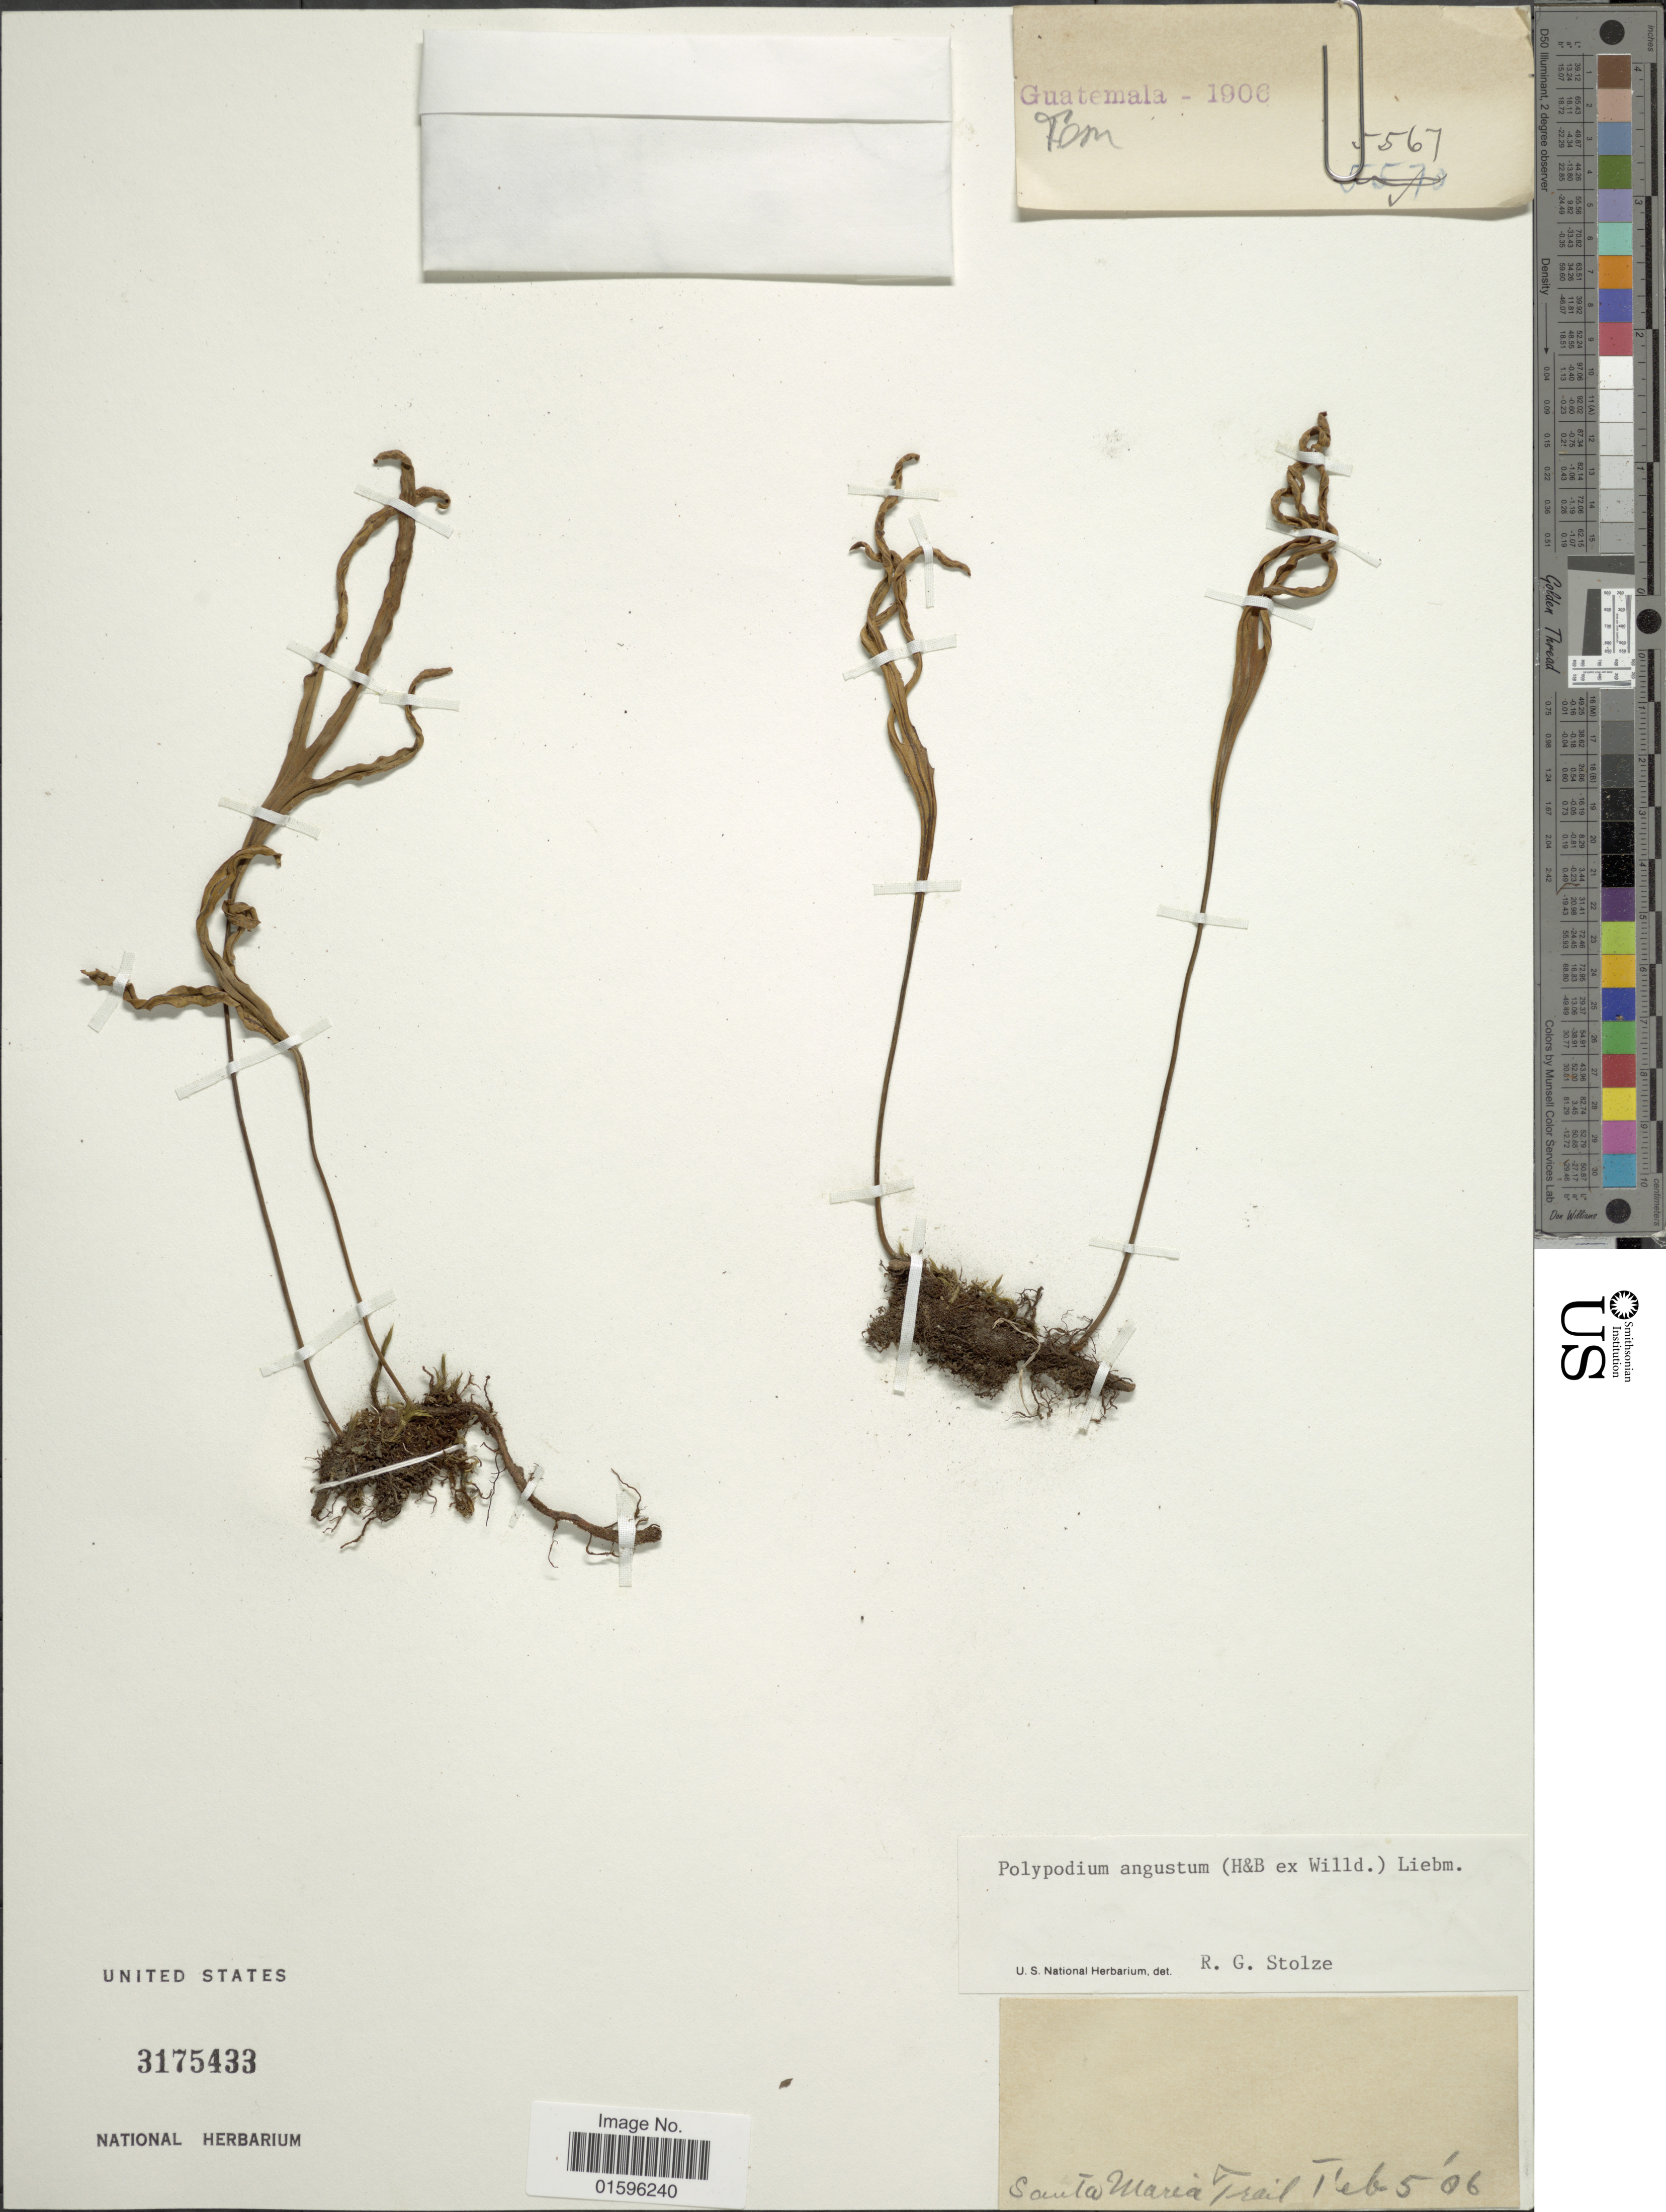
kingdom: Plantae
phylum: Tracheophyta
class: Polypodiopsida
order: Polypodiales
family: Polypodiaceae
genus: Pleopeltis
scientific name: Pleopeltis angusta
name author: Humb. & Bonap. ex Willd.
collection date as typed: Transcribed d/m/y: 5/2/86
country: Vanuatu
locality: Santa Maria Trail.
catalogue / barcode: US 3175433